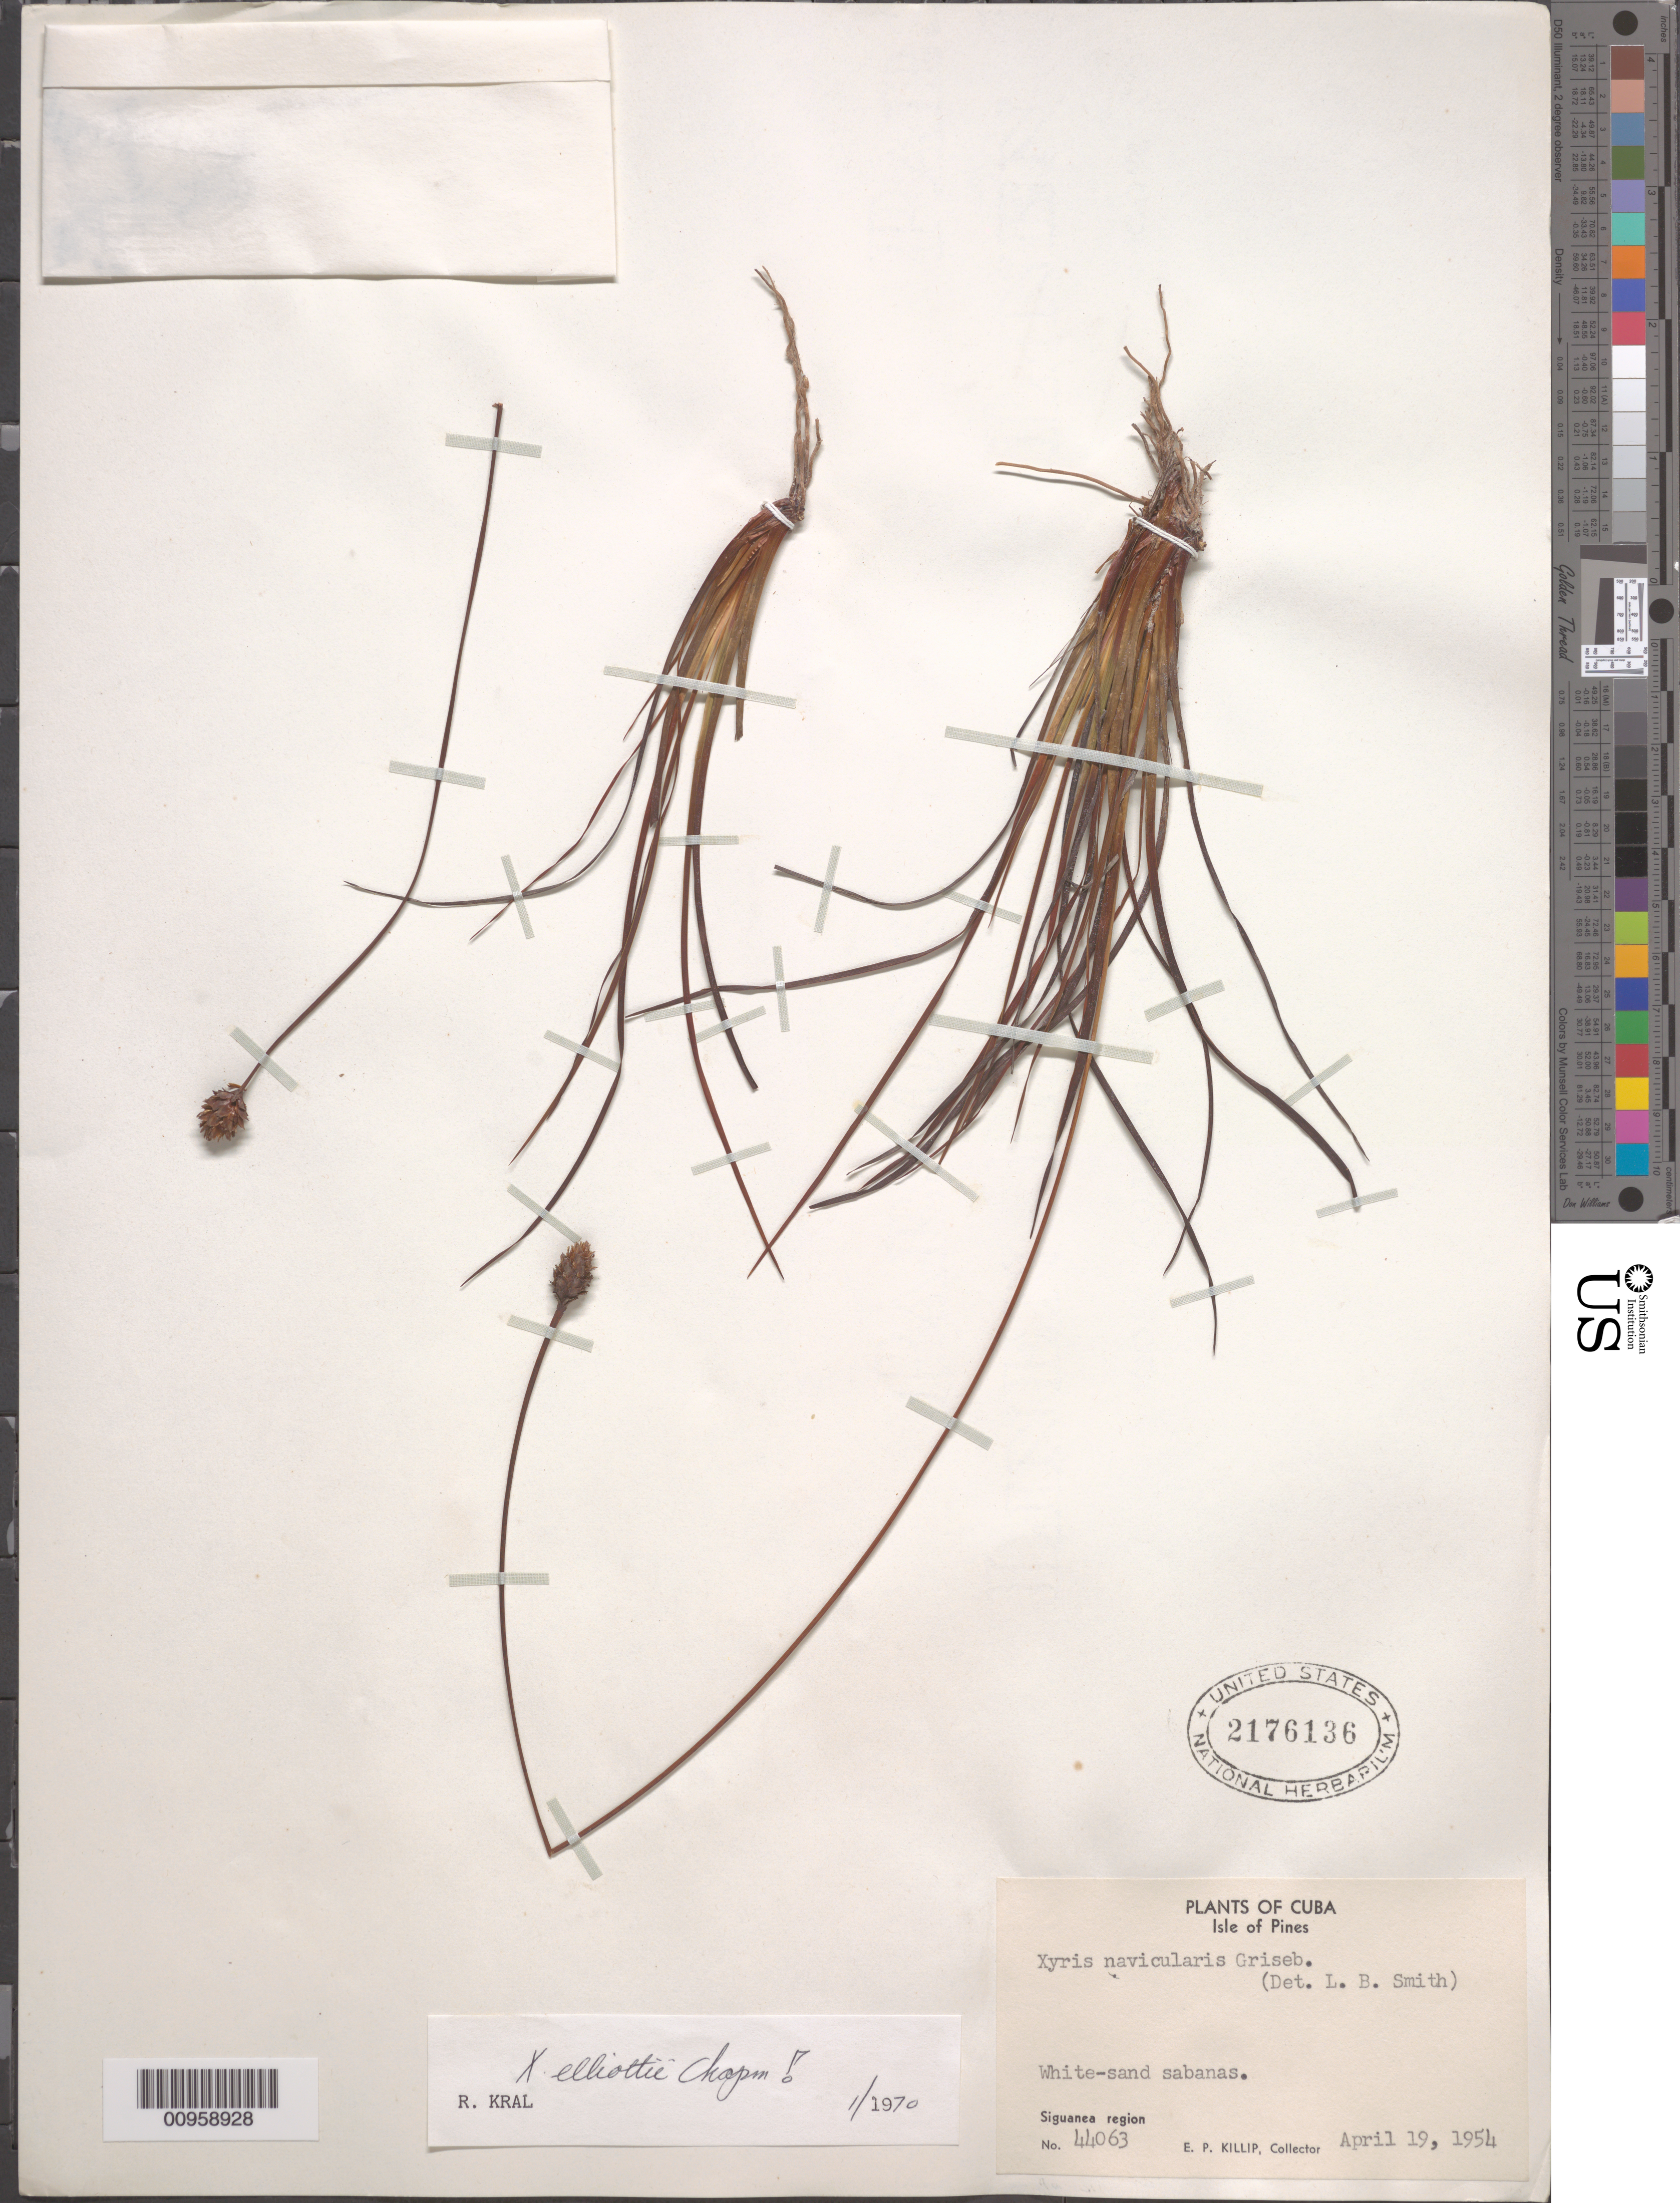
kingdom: Plantae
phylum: Tracheophyta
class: Liliopsida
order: Poales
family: Xyridaceae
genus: Xyris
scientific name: Xyris elliottii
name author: Chapm.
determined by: Kral, Robert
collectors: E. P. Killip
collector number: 44063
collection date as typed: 19 Apr 1954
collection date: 1954-04-19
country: Cuba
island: Isla de la Juventud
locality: Siguanea Region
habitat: White-sand savannas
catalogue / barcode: US 2176136